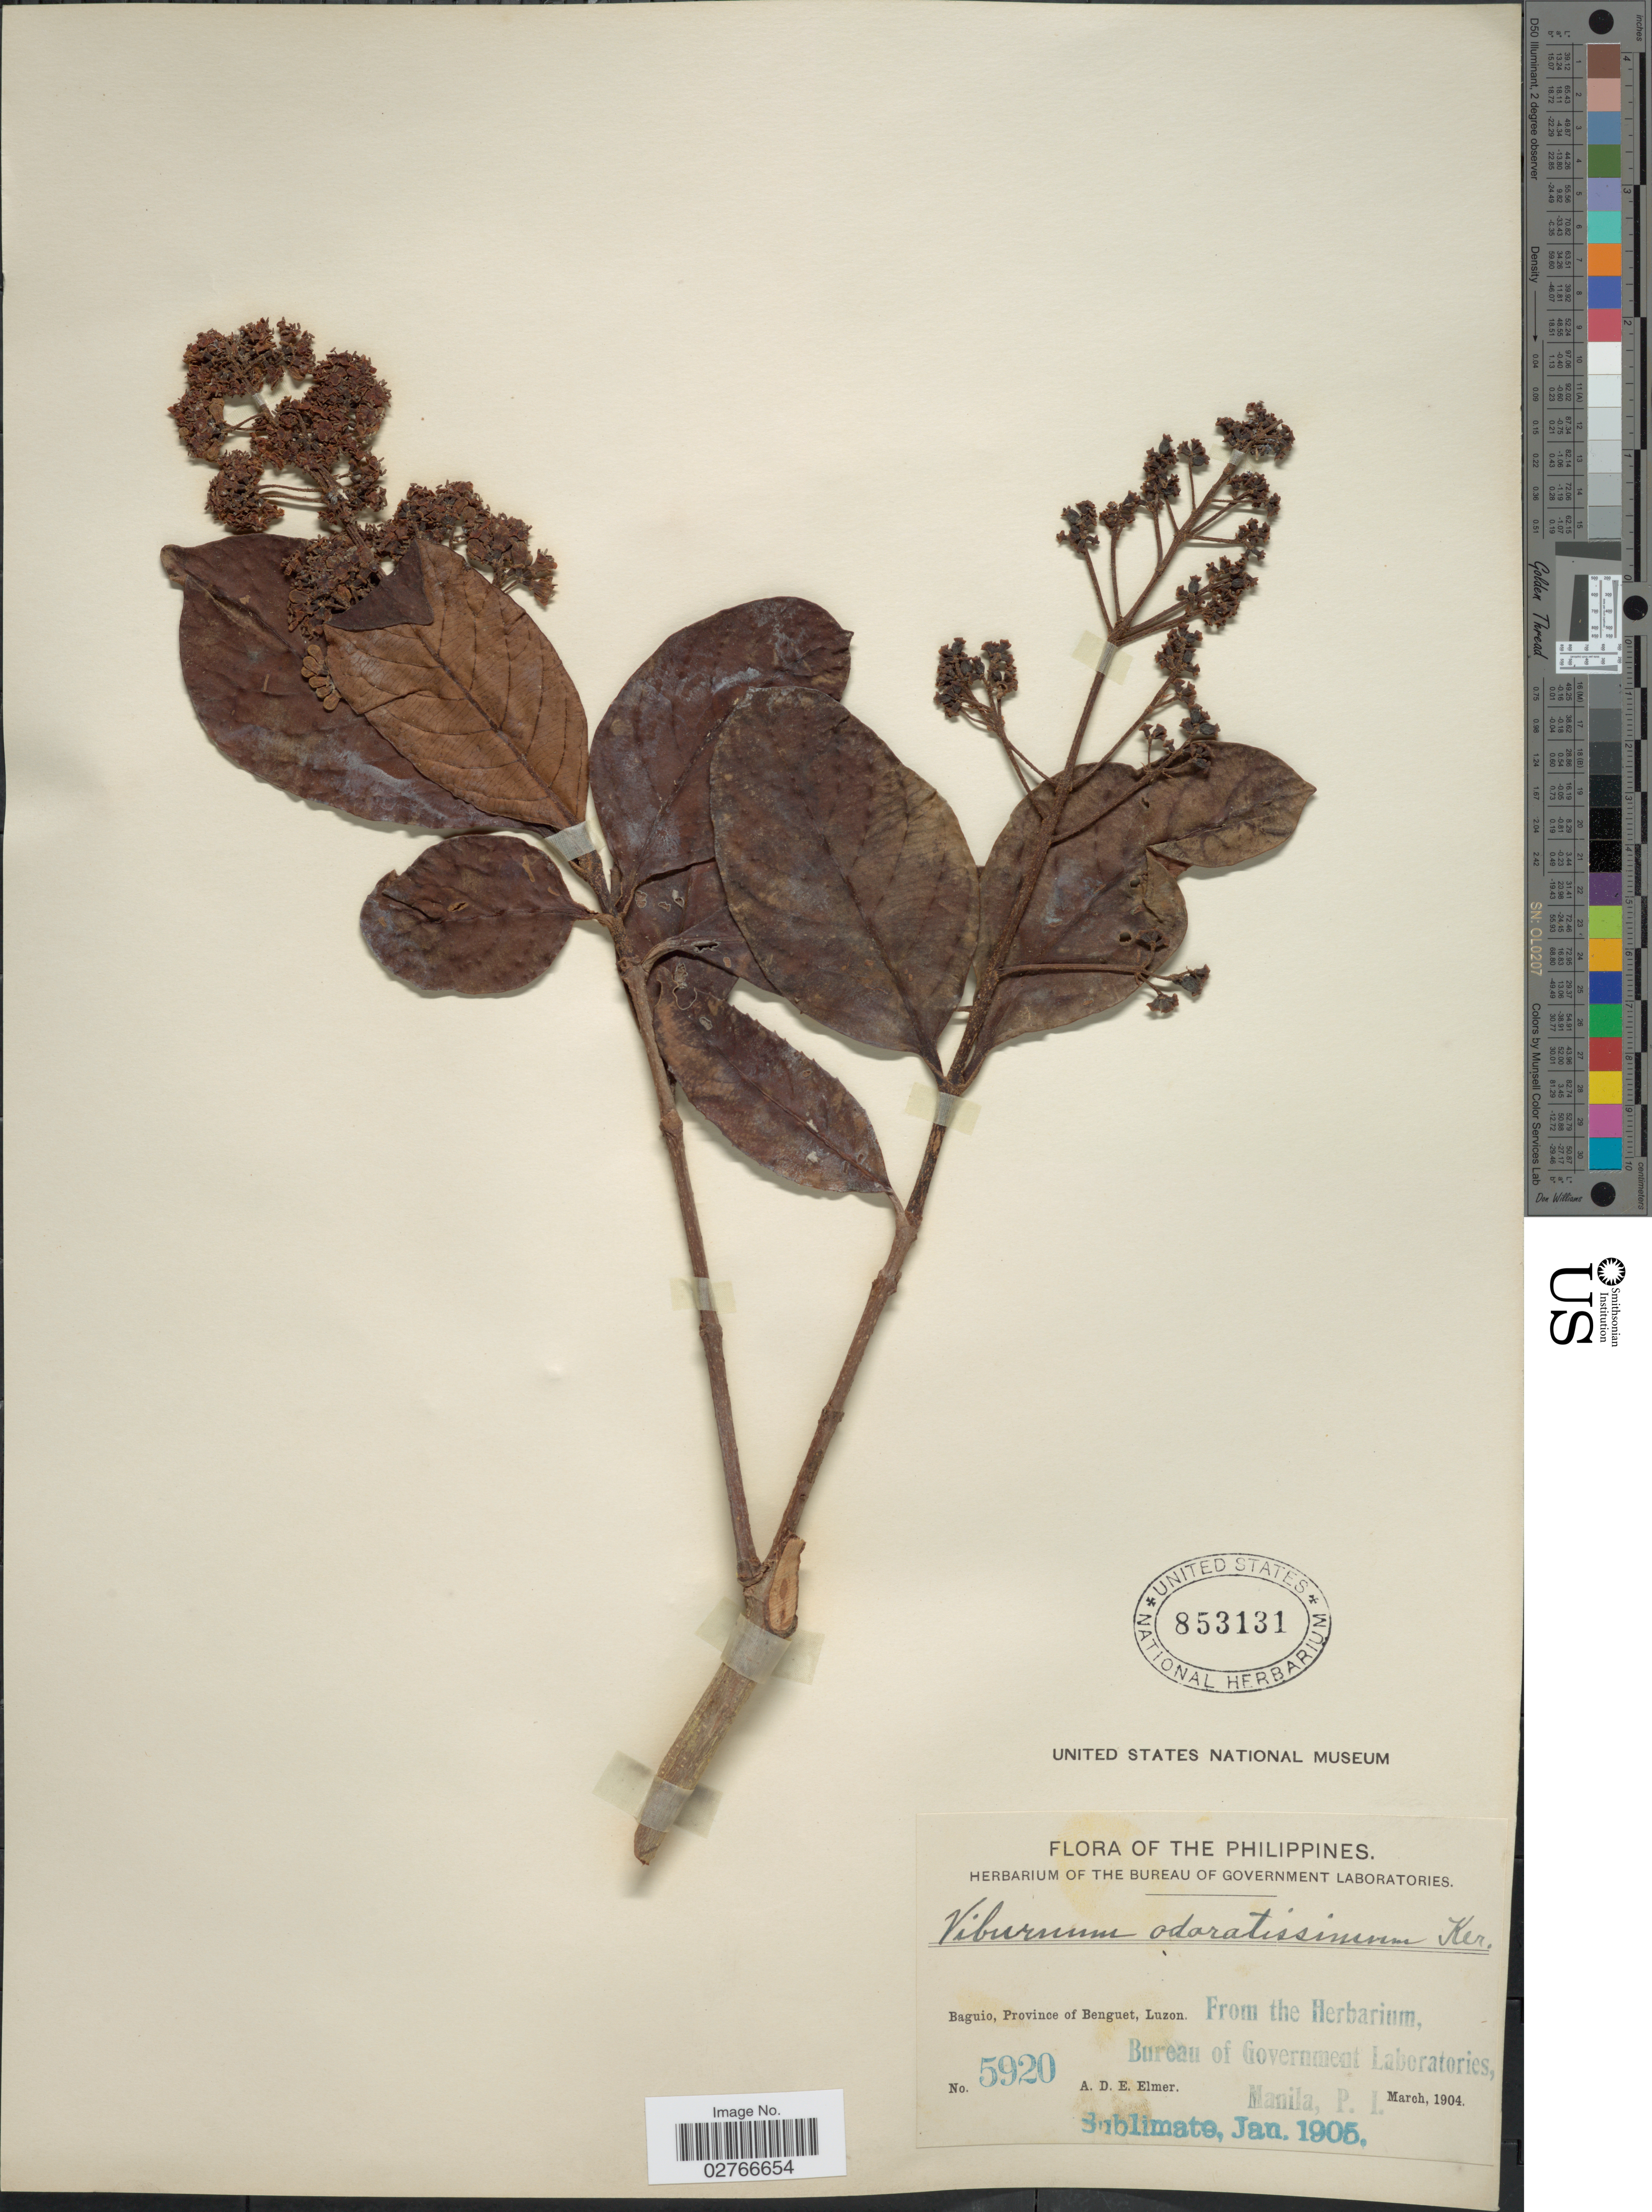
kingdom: Plantae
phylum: Tracheophyta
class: Magnoliopsida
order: Dipsacales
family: Viburnaceae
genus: Viburnum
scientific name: Viburnum odoratissimum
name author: Ker Gawl.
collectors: A. D. E. Elmer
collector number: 5920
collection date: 1904-03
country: Philippines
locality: Baguio, Province of Benguet, Luzon.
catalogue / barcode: US 853131